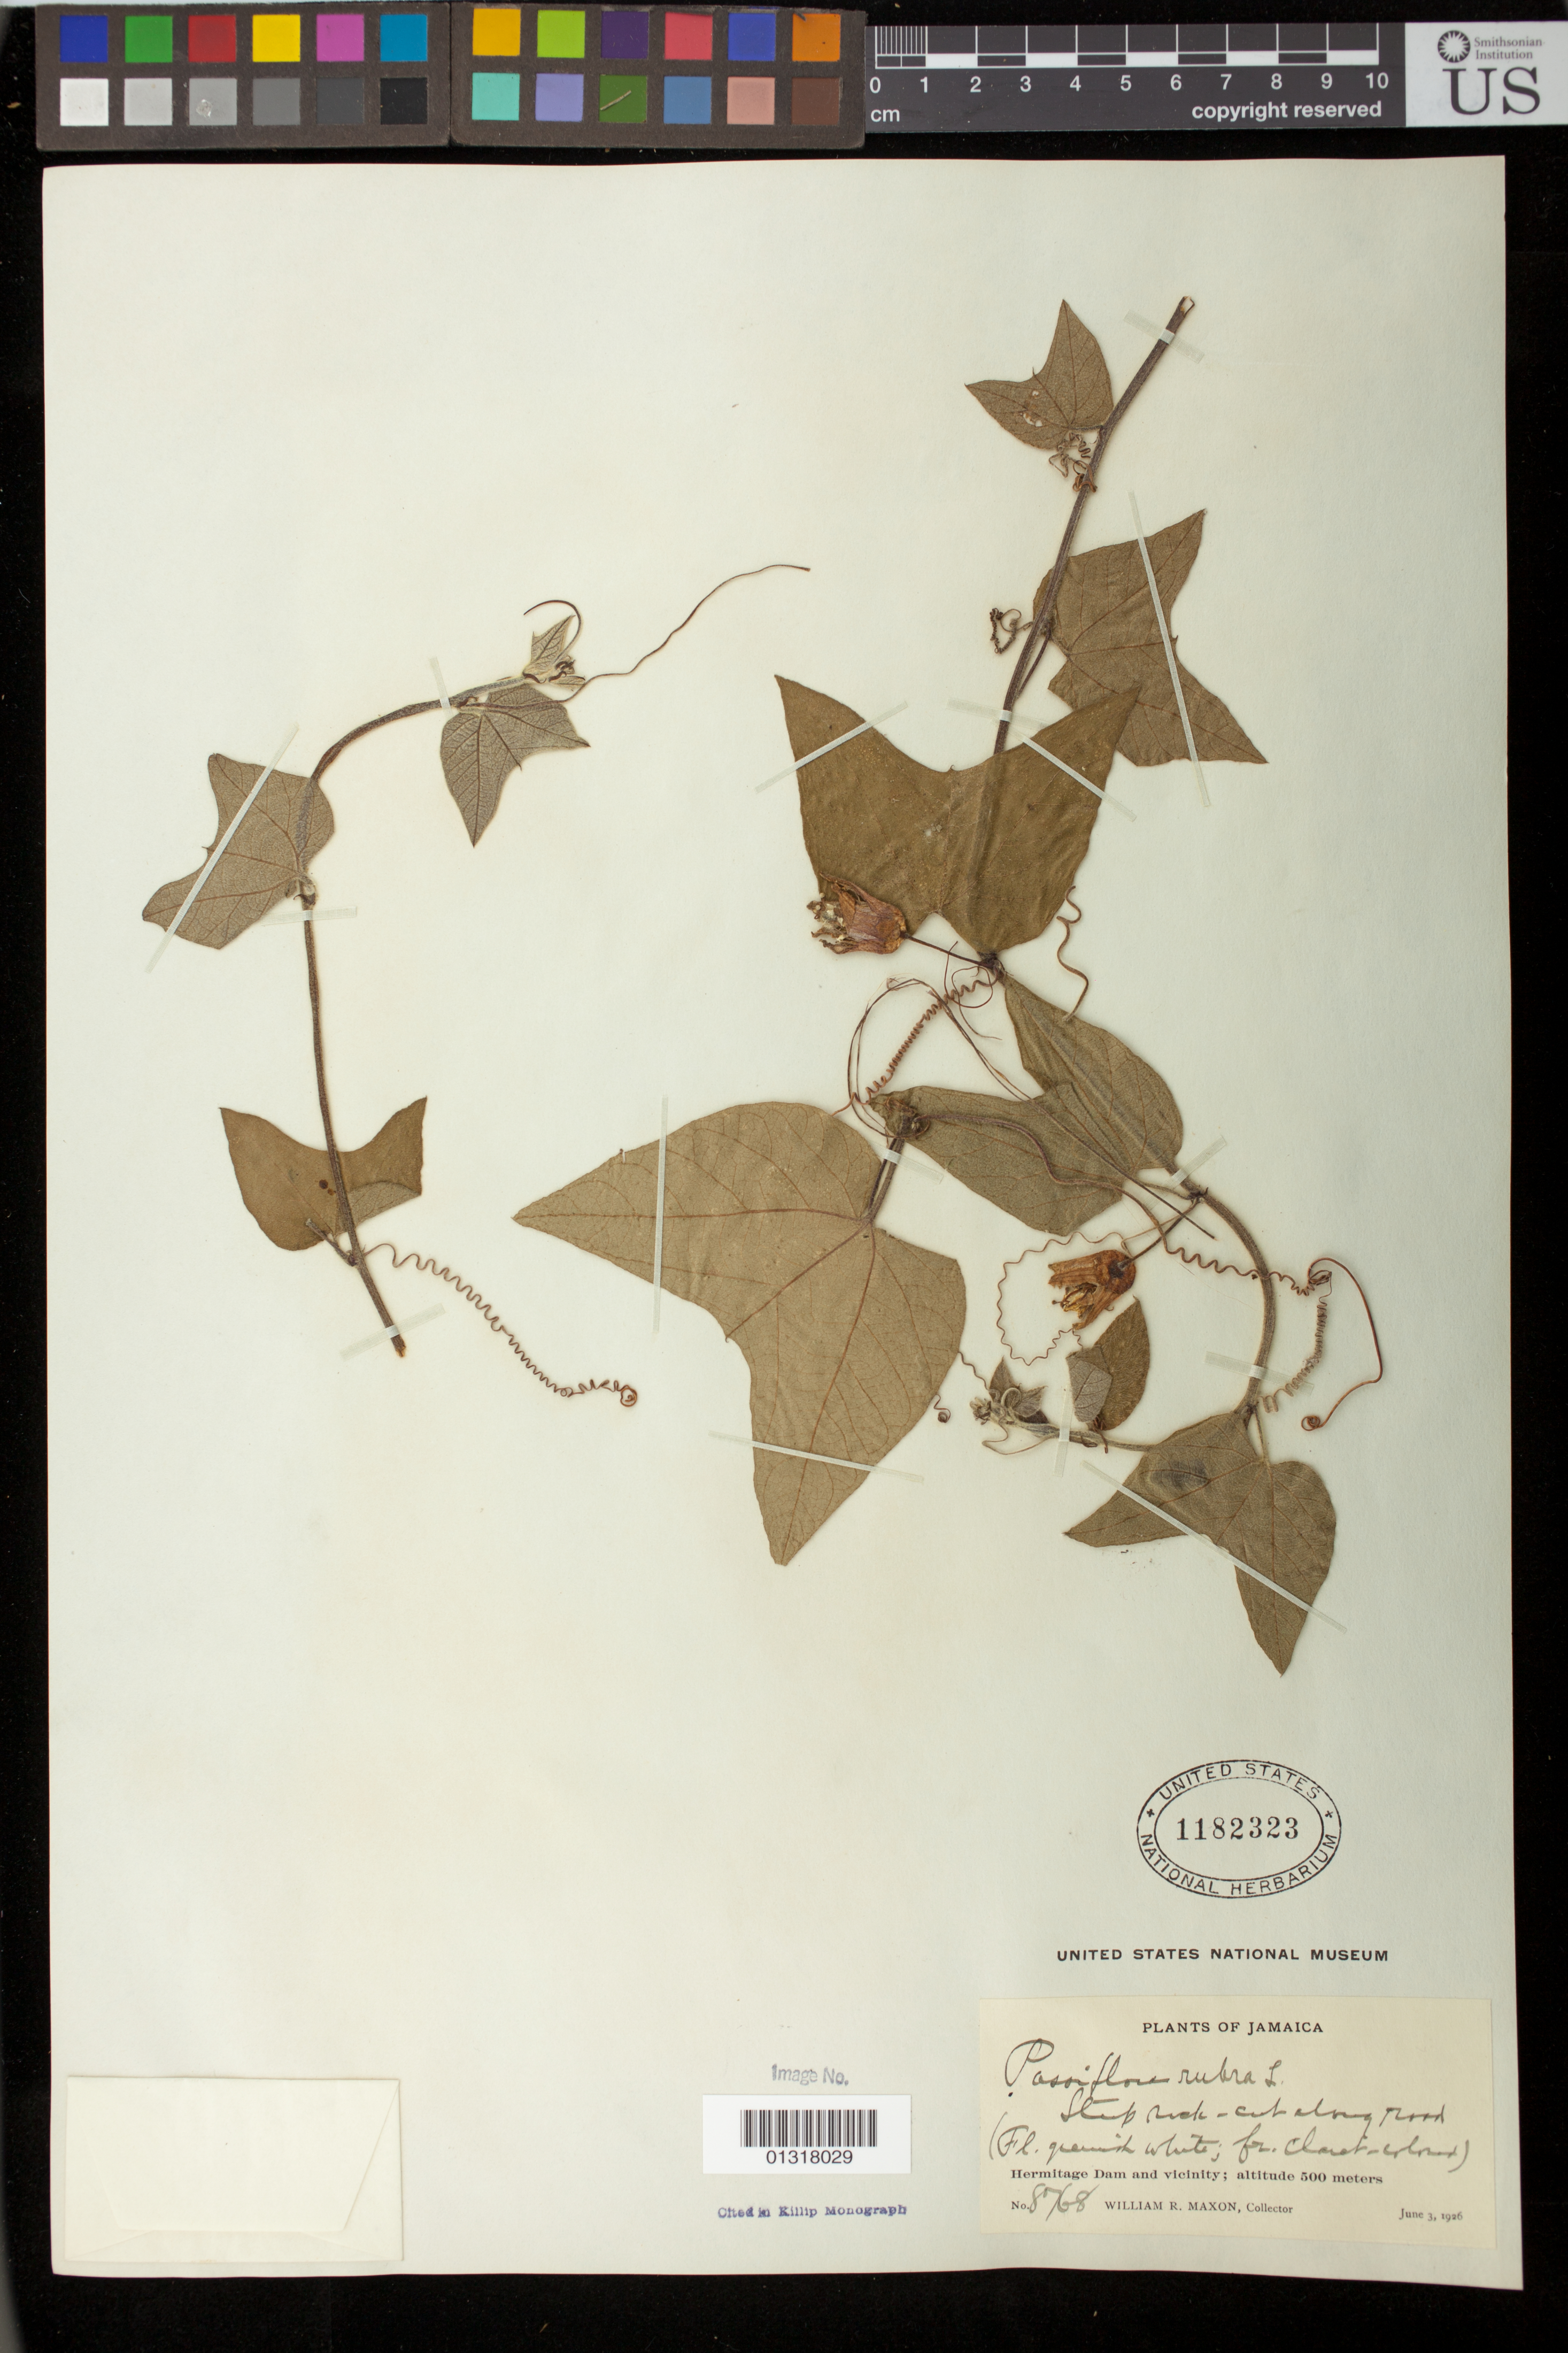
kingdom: Plantae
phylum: Tracheophyta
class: Magnoliopsida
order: Malpighiales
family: Passifloraceae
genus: Passiflora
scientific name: Passiflora rubra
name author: L.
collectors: W. R. Maxon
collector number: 8768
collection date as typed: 03 Jun 1926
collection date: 1926-06-03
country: Jamaica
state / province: Saint Andrew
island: Jamaica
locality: Hermitage Dam and vicinity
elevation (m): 500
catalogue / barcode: US 1182323